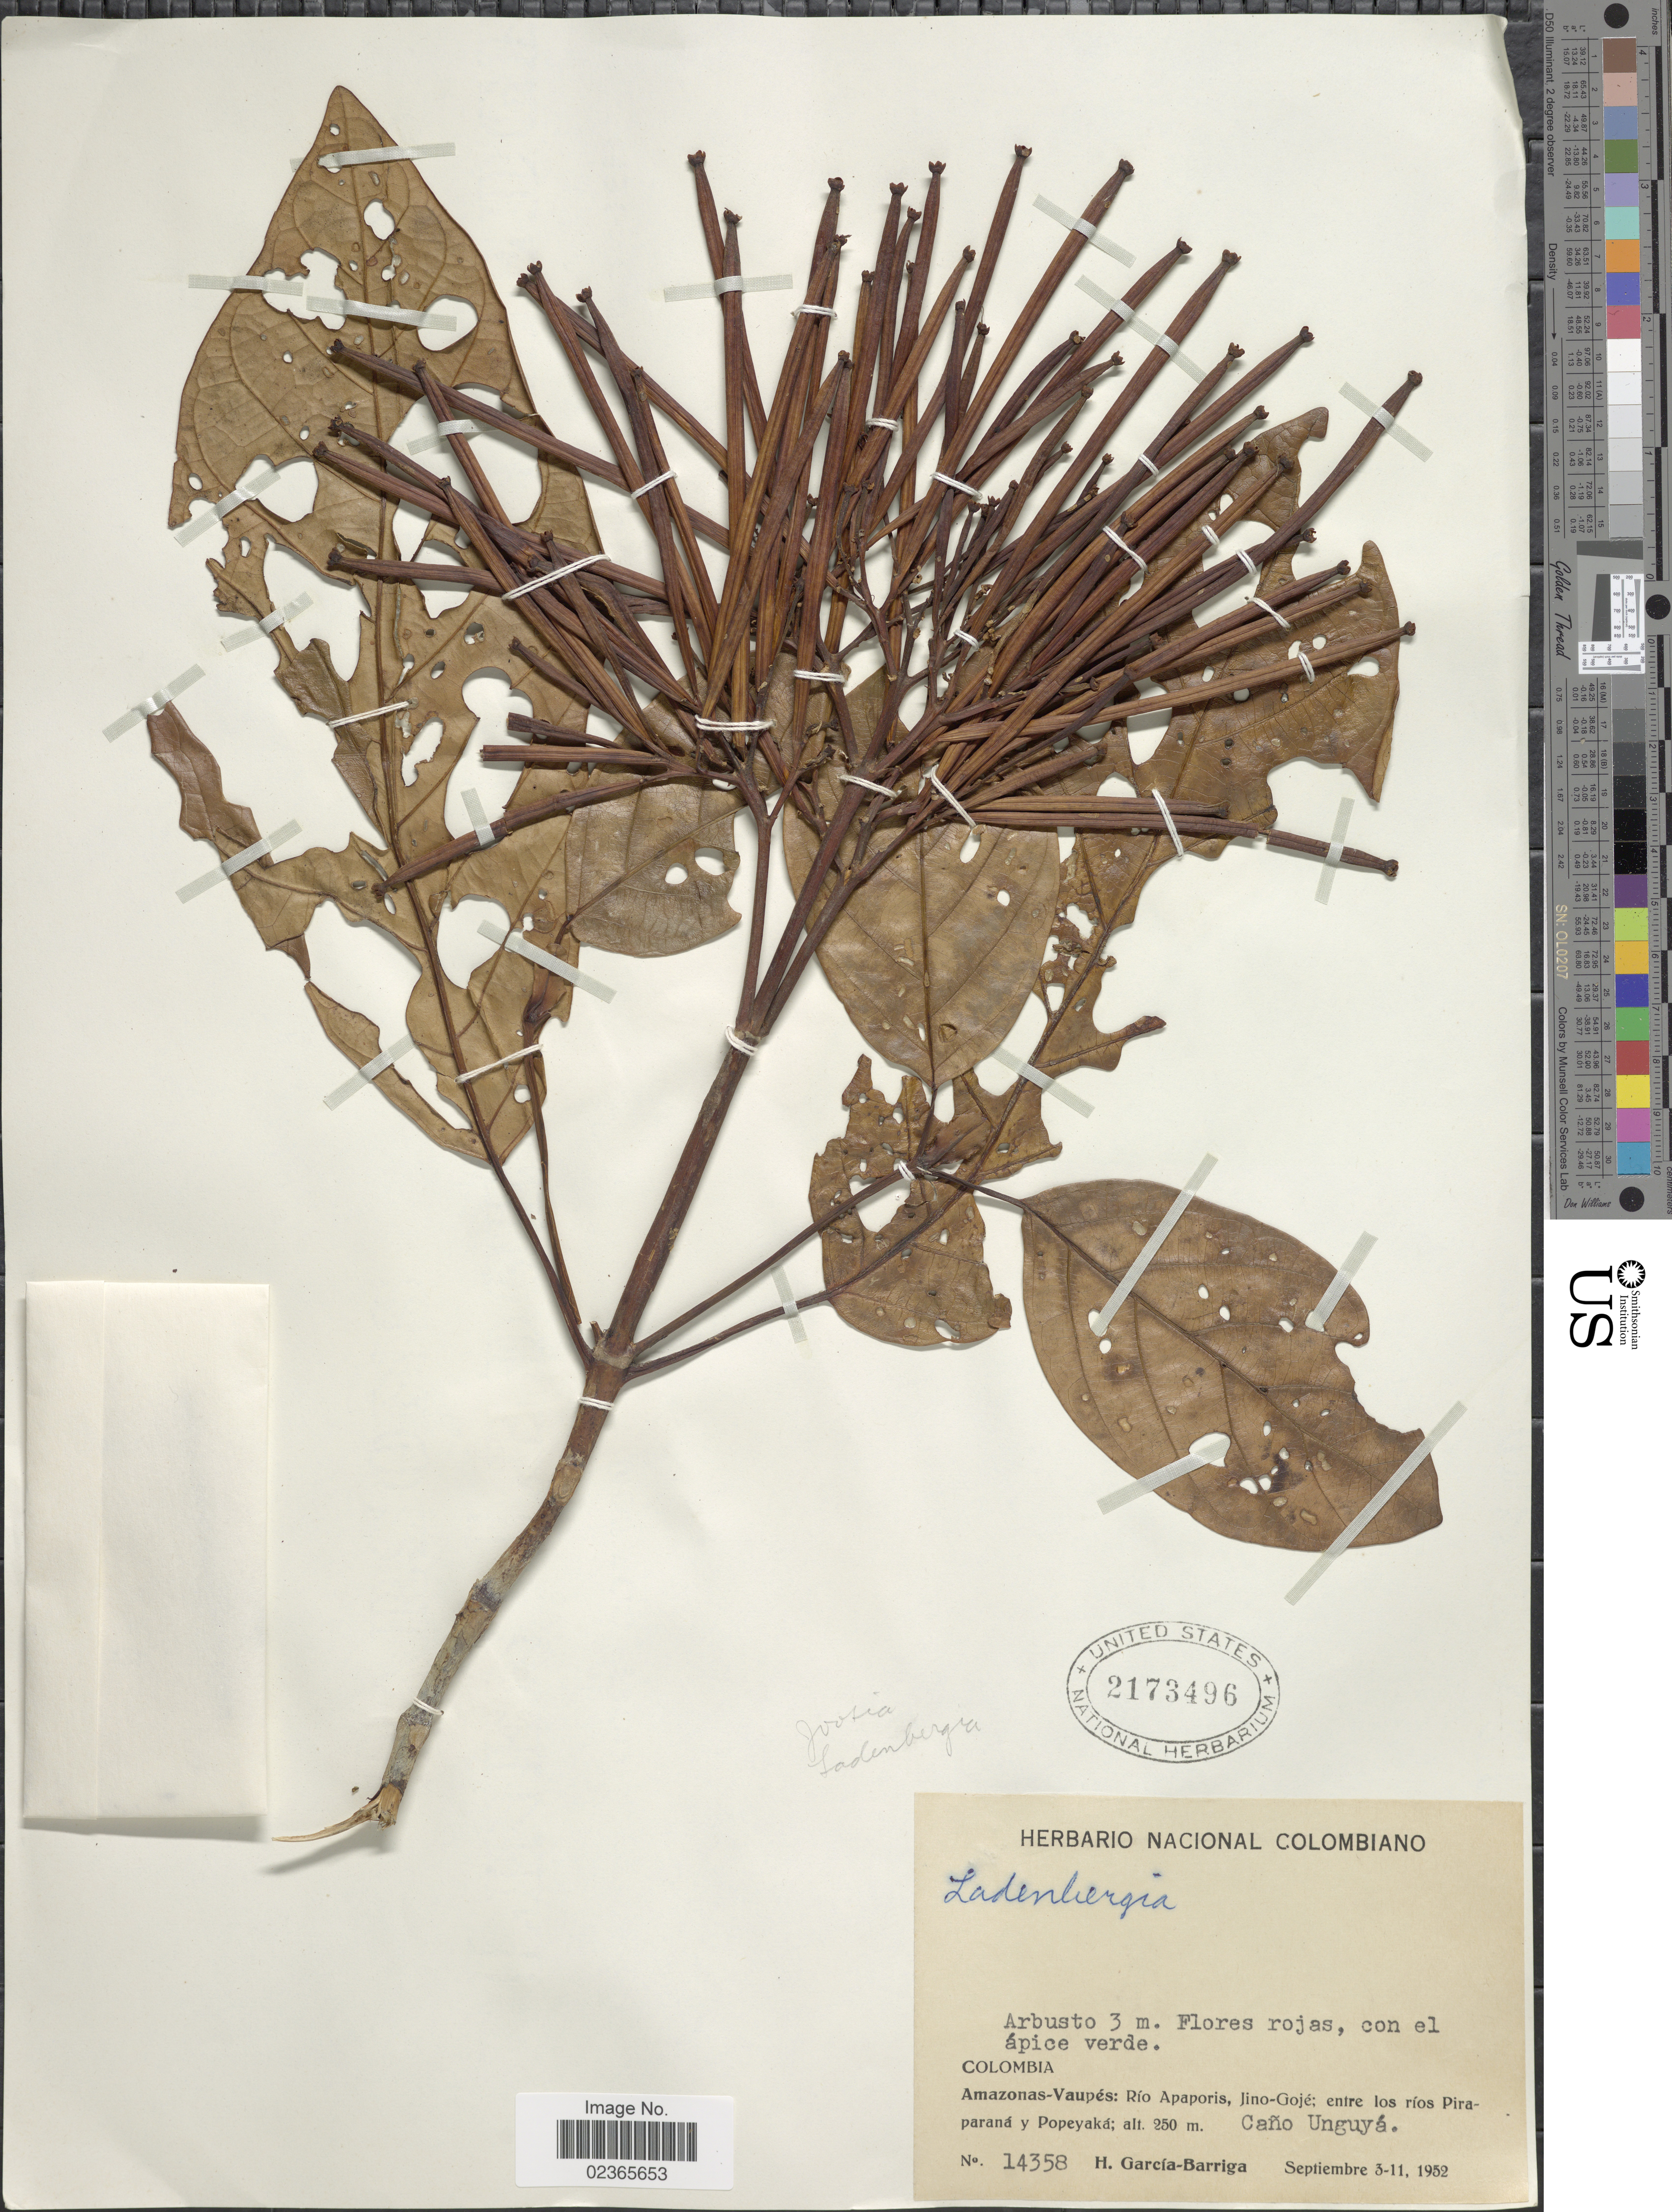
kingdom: Plantae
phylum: Tracheophyta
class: Magnoliopsida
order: Gentianales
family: Rubiaceae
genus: Ladenbergia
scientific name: Ladenbergia sp.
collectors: H. García Barriga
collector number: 14358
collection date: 1952-09-03/1952-09-11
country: Colombia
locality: Amazonas-Vaupes: Rio Apaporis, Jino-Goje; entre los rios Piraparana y Popeyaka, Cano Unguya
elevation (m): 250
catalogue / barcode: US 2173496